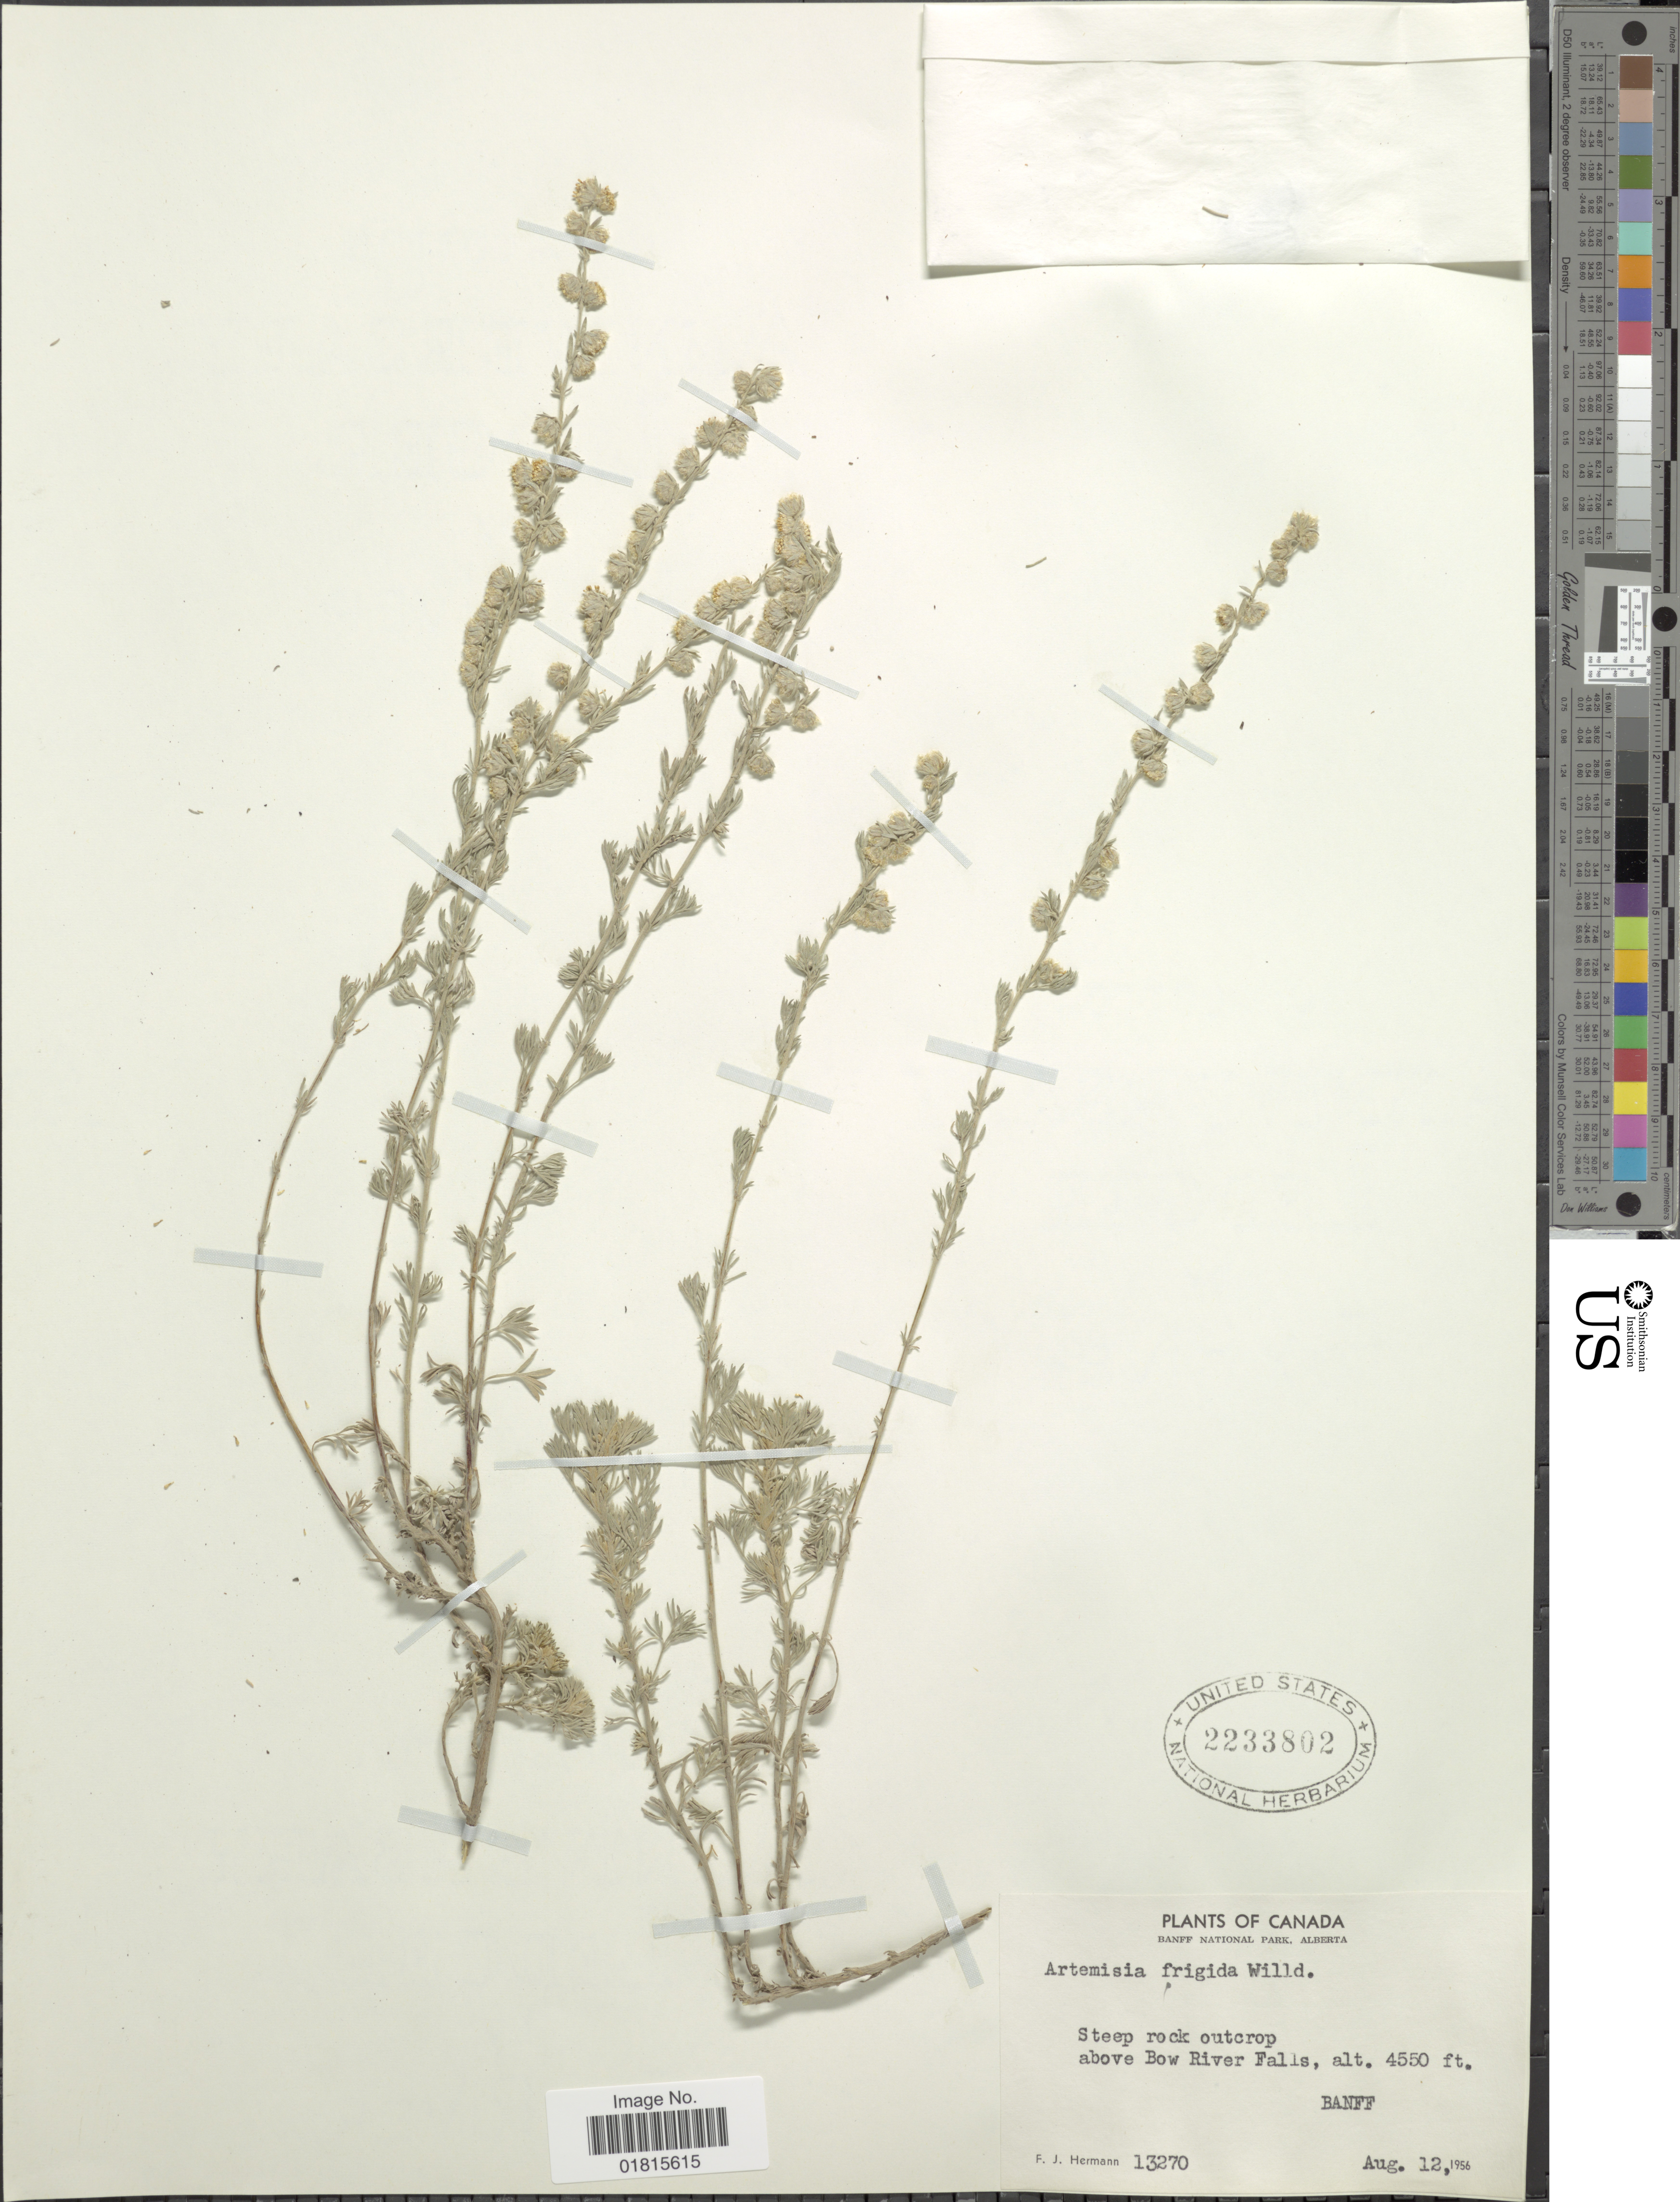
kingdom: Plantae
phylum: Tracheophyta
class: Magnoliopsida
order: Asterales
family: Asteraceae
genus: Artemisia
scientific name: Artemisia frigida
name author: Willd.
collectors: F. J. Hermann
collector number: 13270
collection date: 1956-08-12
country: Canada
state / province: Alberta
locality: Banf National Park, Steep rock outcrop, above Bow River Falls, Banff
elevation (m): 1387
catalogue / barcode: US 2233802